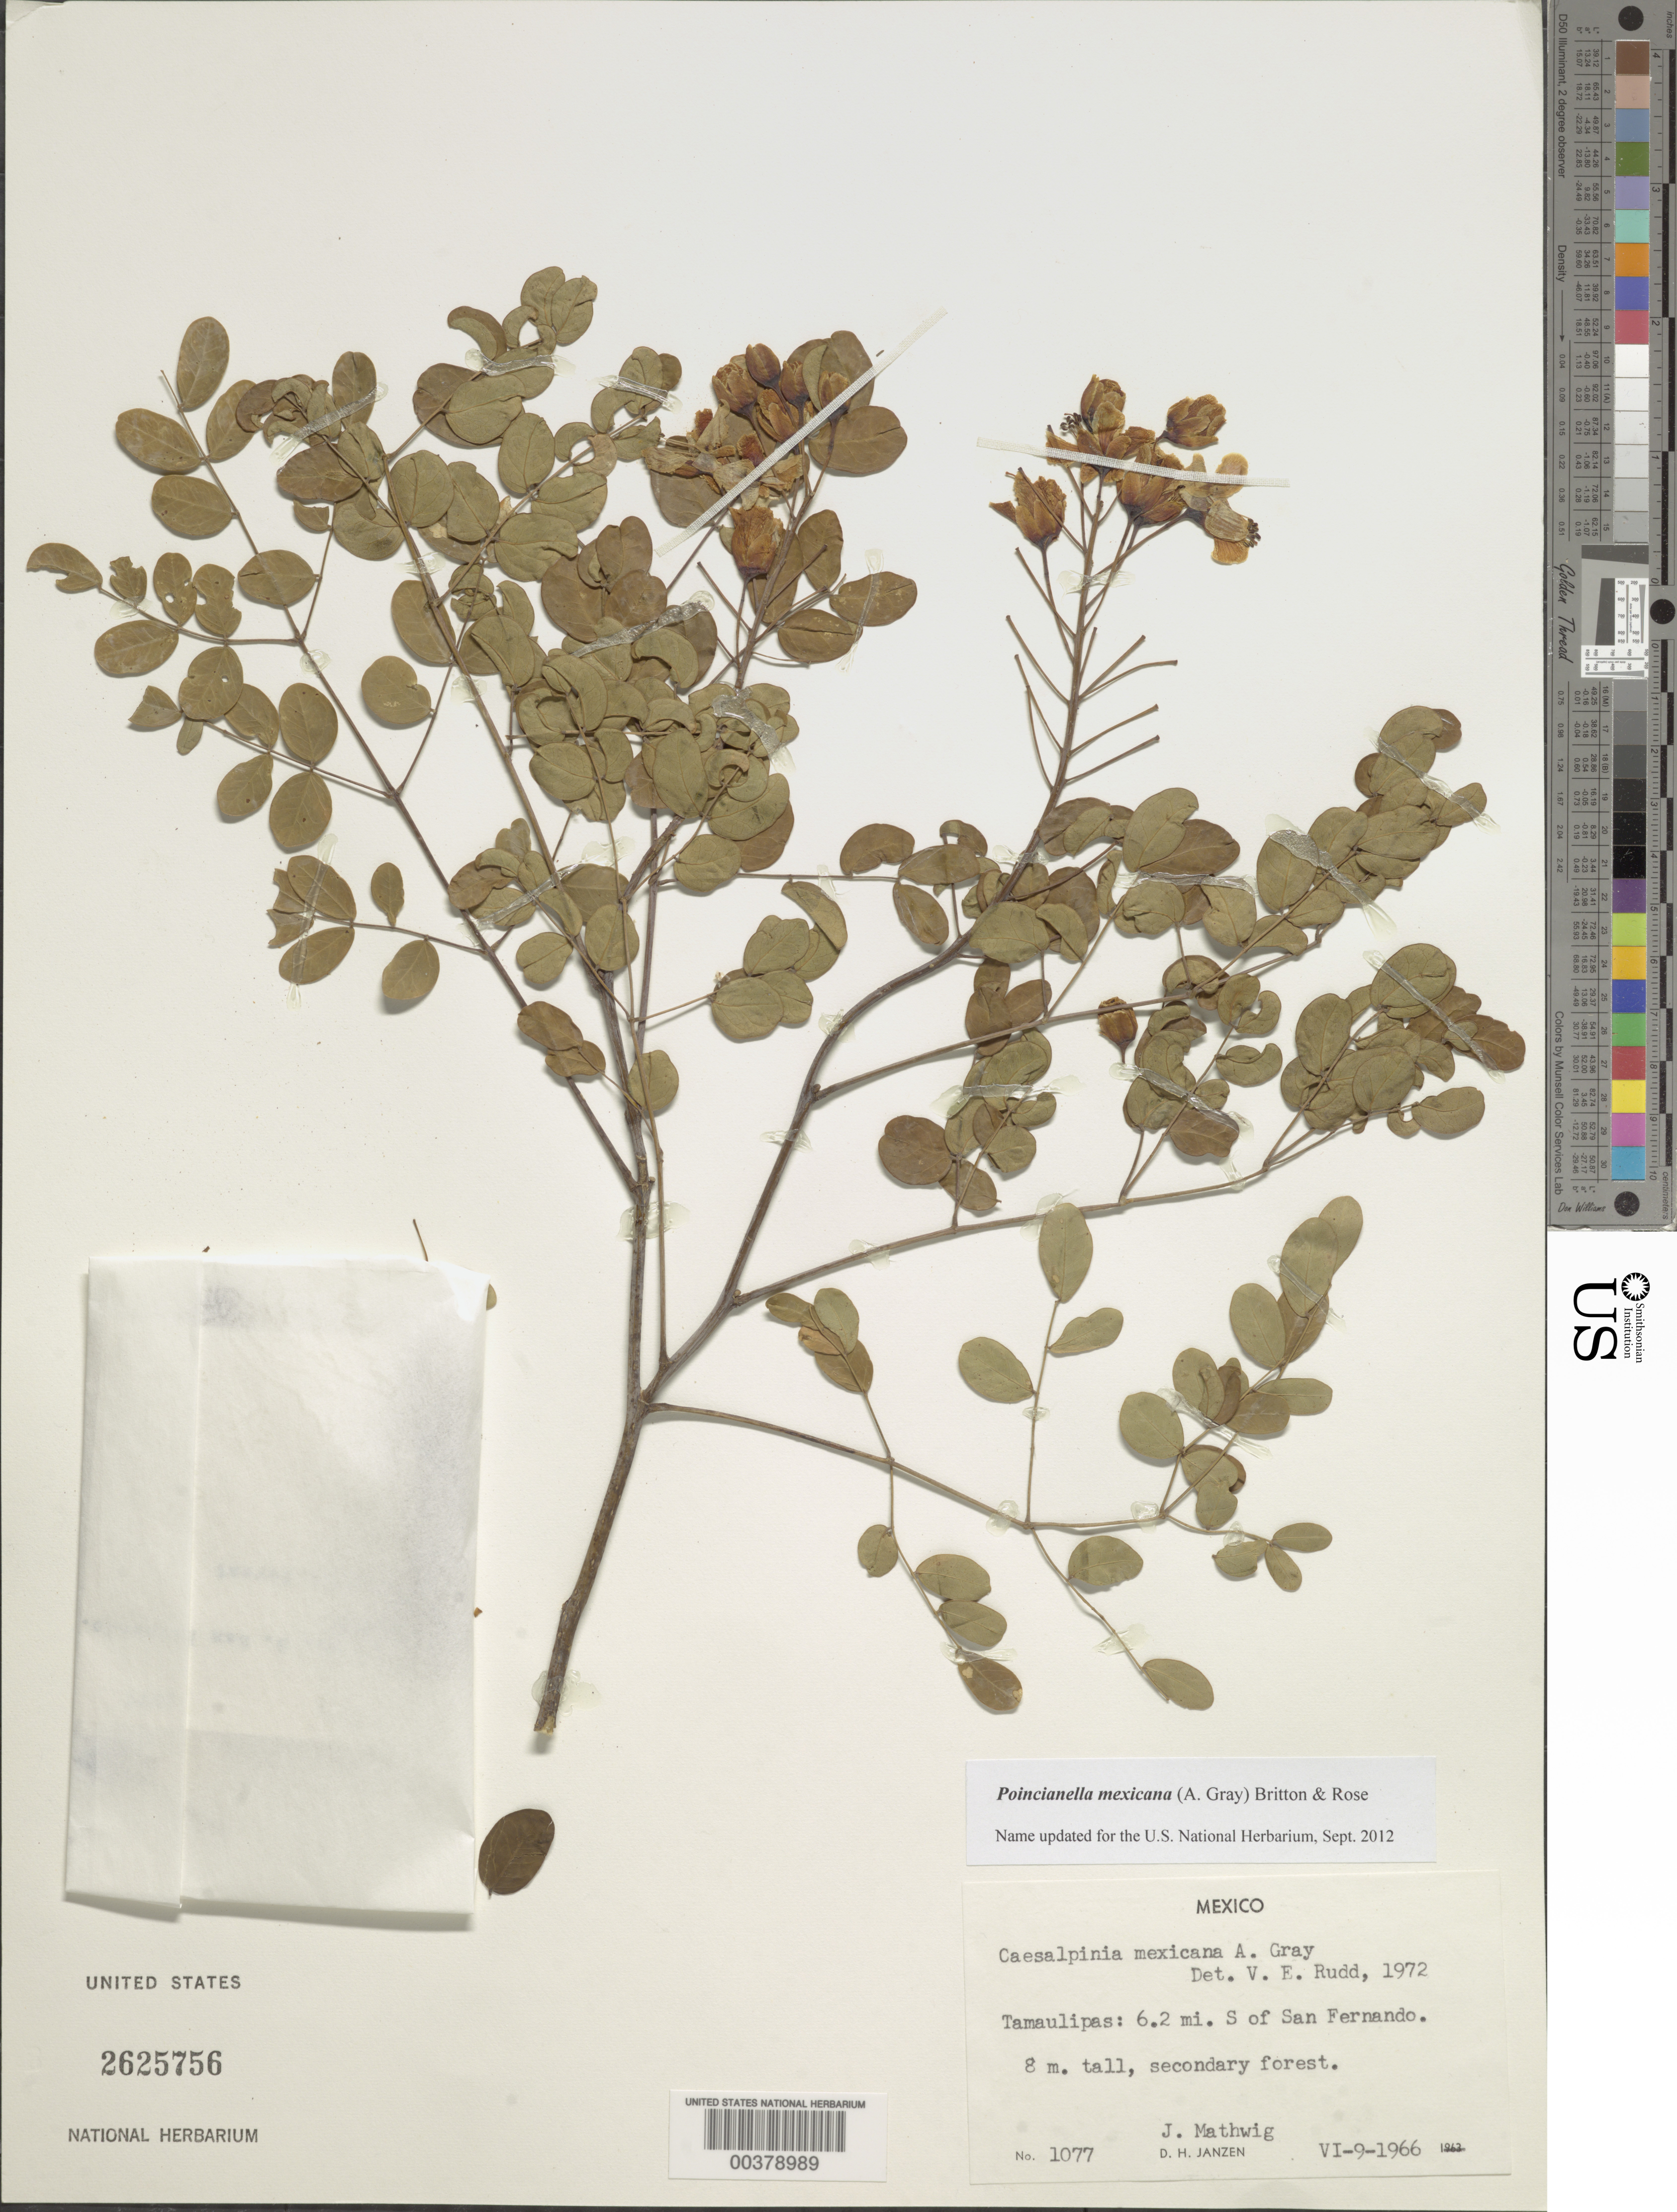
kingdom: Plantae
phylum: Tracheophyta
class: Magnoliopsida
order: Fabales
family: Fabaceae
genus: Erythrostemon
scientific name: Erythrostemon mexicanus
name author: (Rose) Gagnon & G.P. Lewis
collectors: D. Janzen & J. Mathwig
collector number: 1077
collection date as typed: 09 Jun 1966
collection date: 1966-06-09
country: Mexico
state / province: Tamaulipas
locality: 6.2 mi S of San Fernando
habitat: Secondary forest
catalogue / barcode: US 2625756